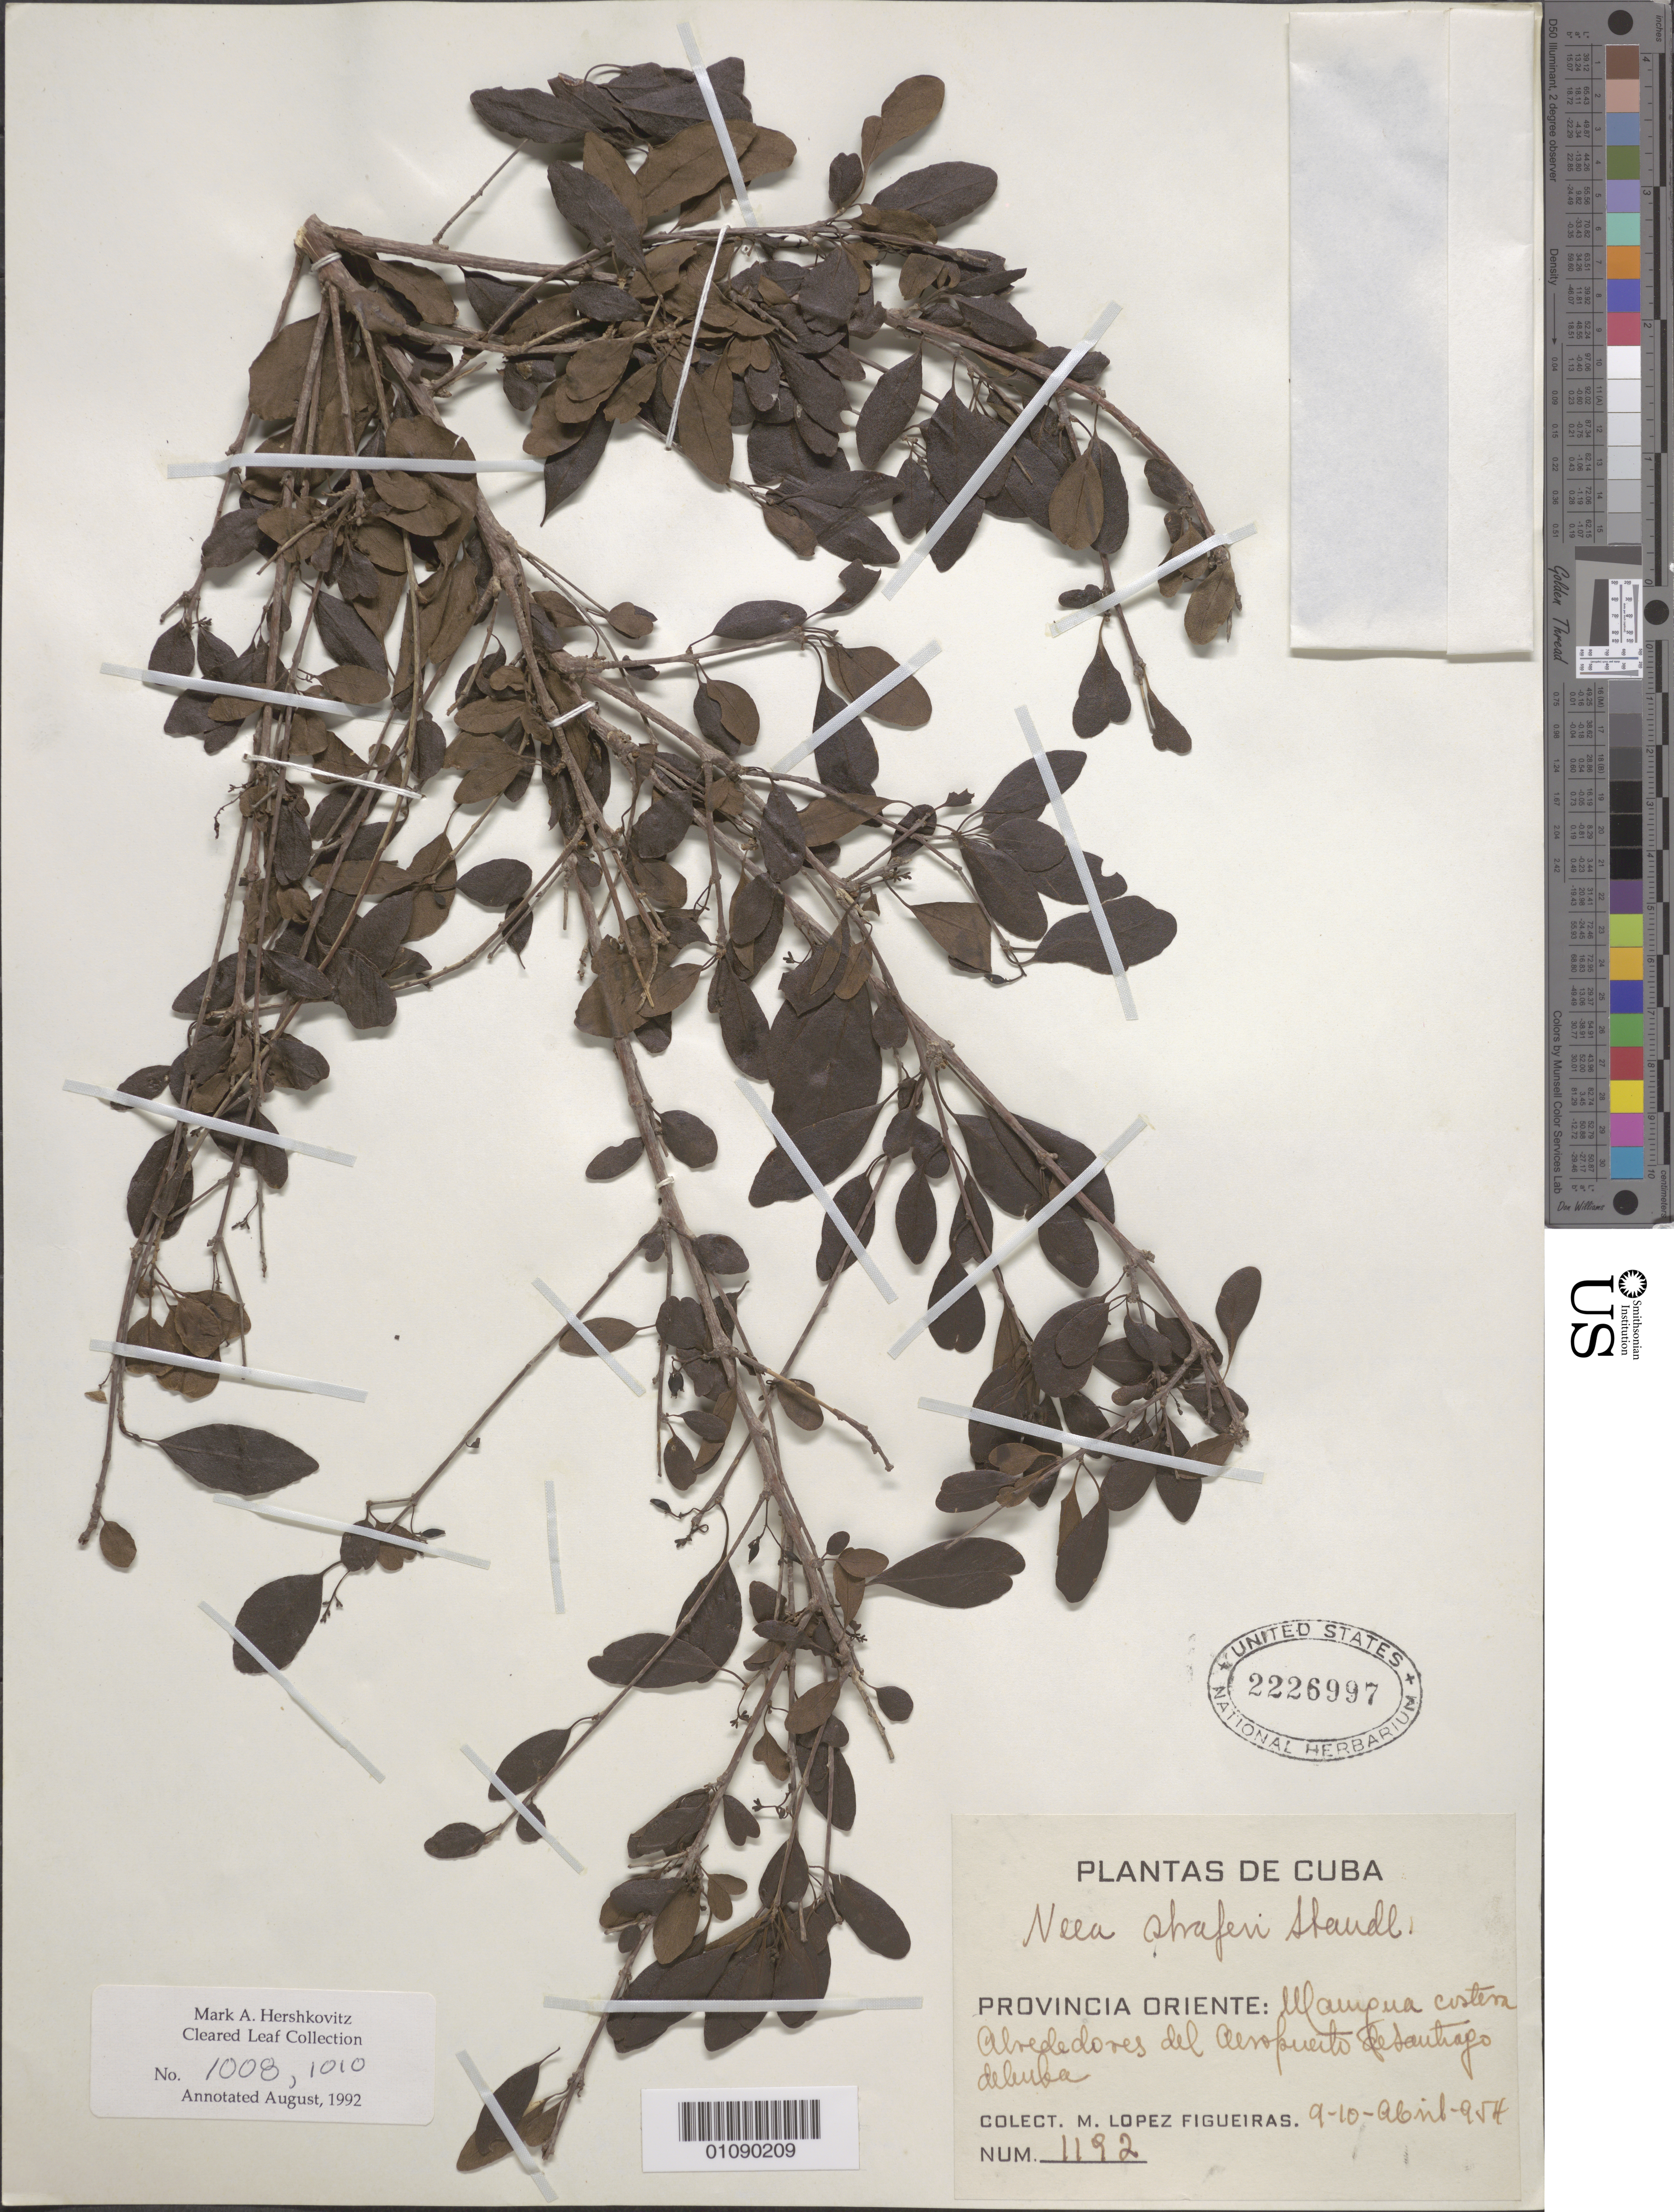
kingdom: Plantae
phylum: Tracheophyta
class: Magnoliopsida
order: Caryophyllales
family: Nyctaginaceae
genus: Neea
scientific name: Neea shaferi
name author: Standl.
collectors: M. López Figueiras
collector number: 1192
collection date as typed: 09 Apr 1954 to 10 Apr 1954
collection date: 1954-04-09/1954-04-10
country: Cuba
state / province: Santiago de Cuba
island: Cuba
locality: Mlampua costera Alrededores del Aeropuerto de Santiago de Cuba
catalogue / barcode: US 2226997